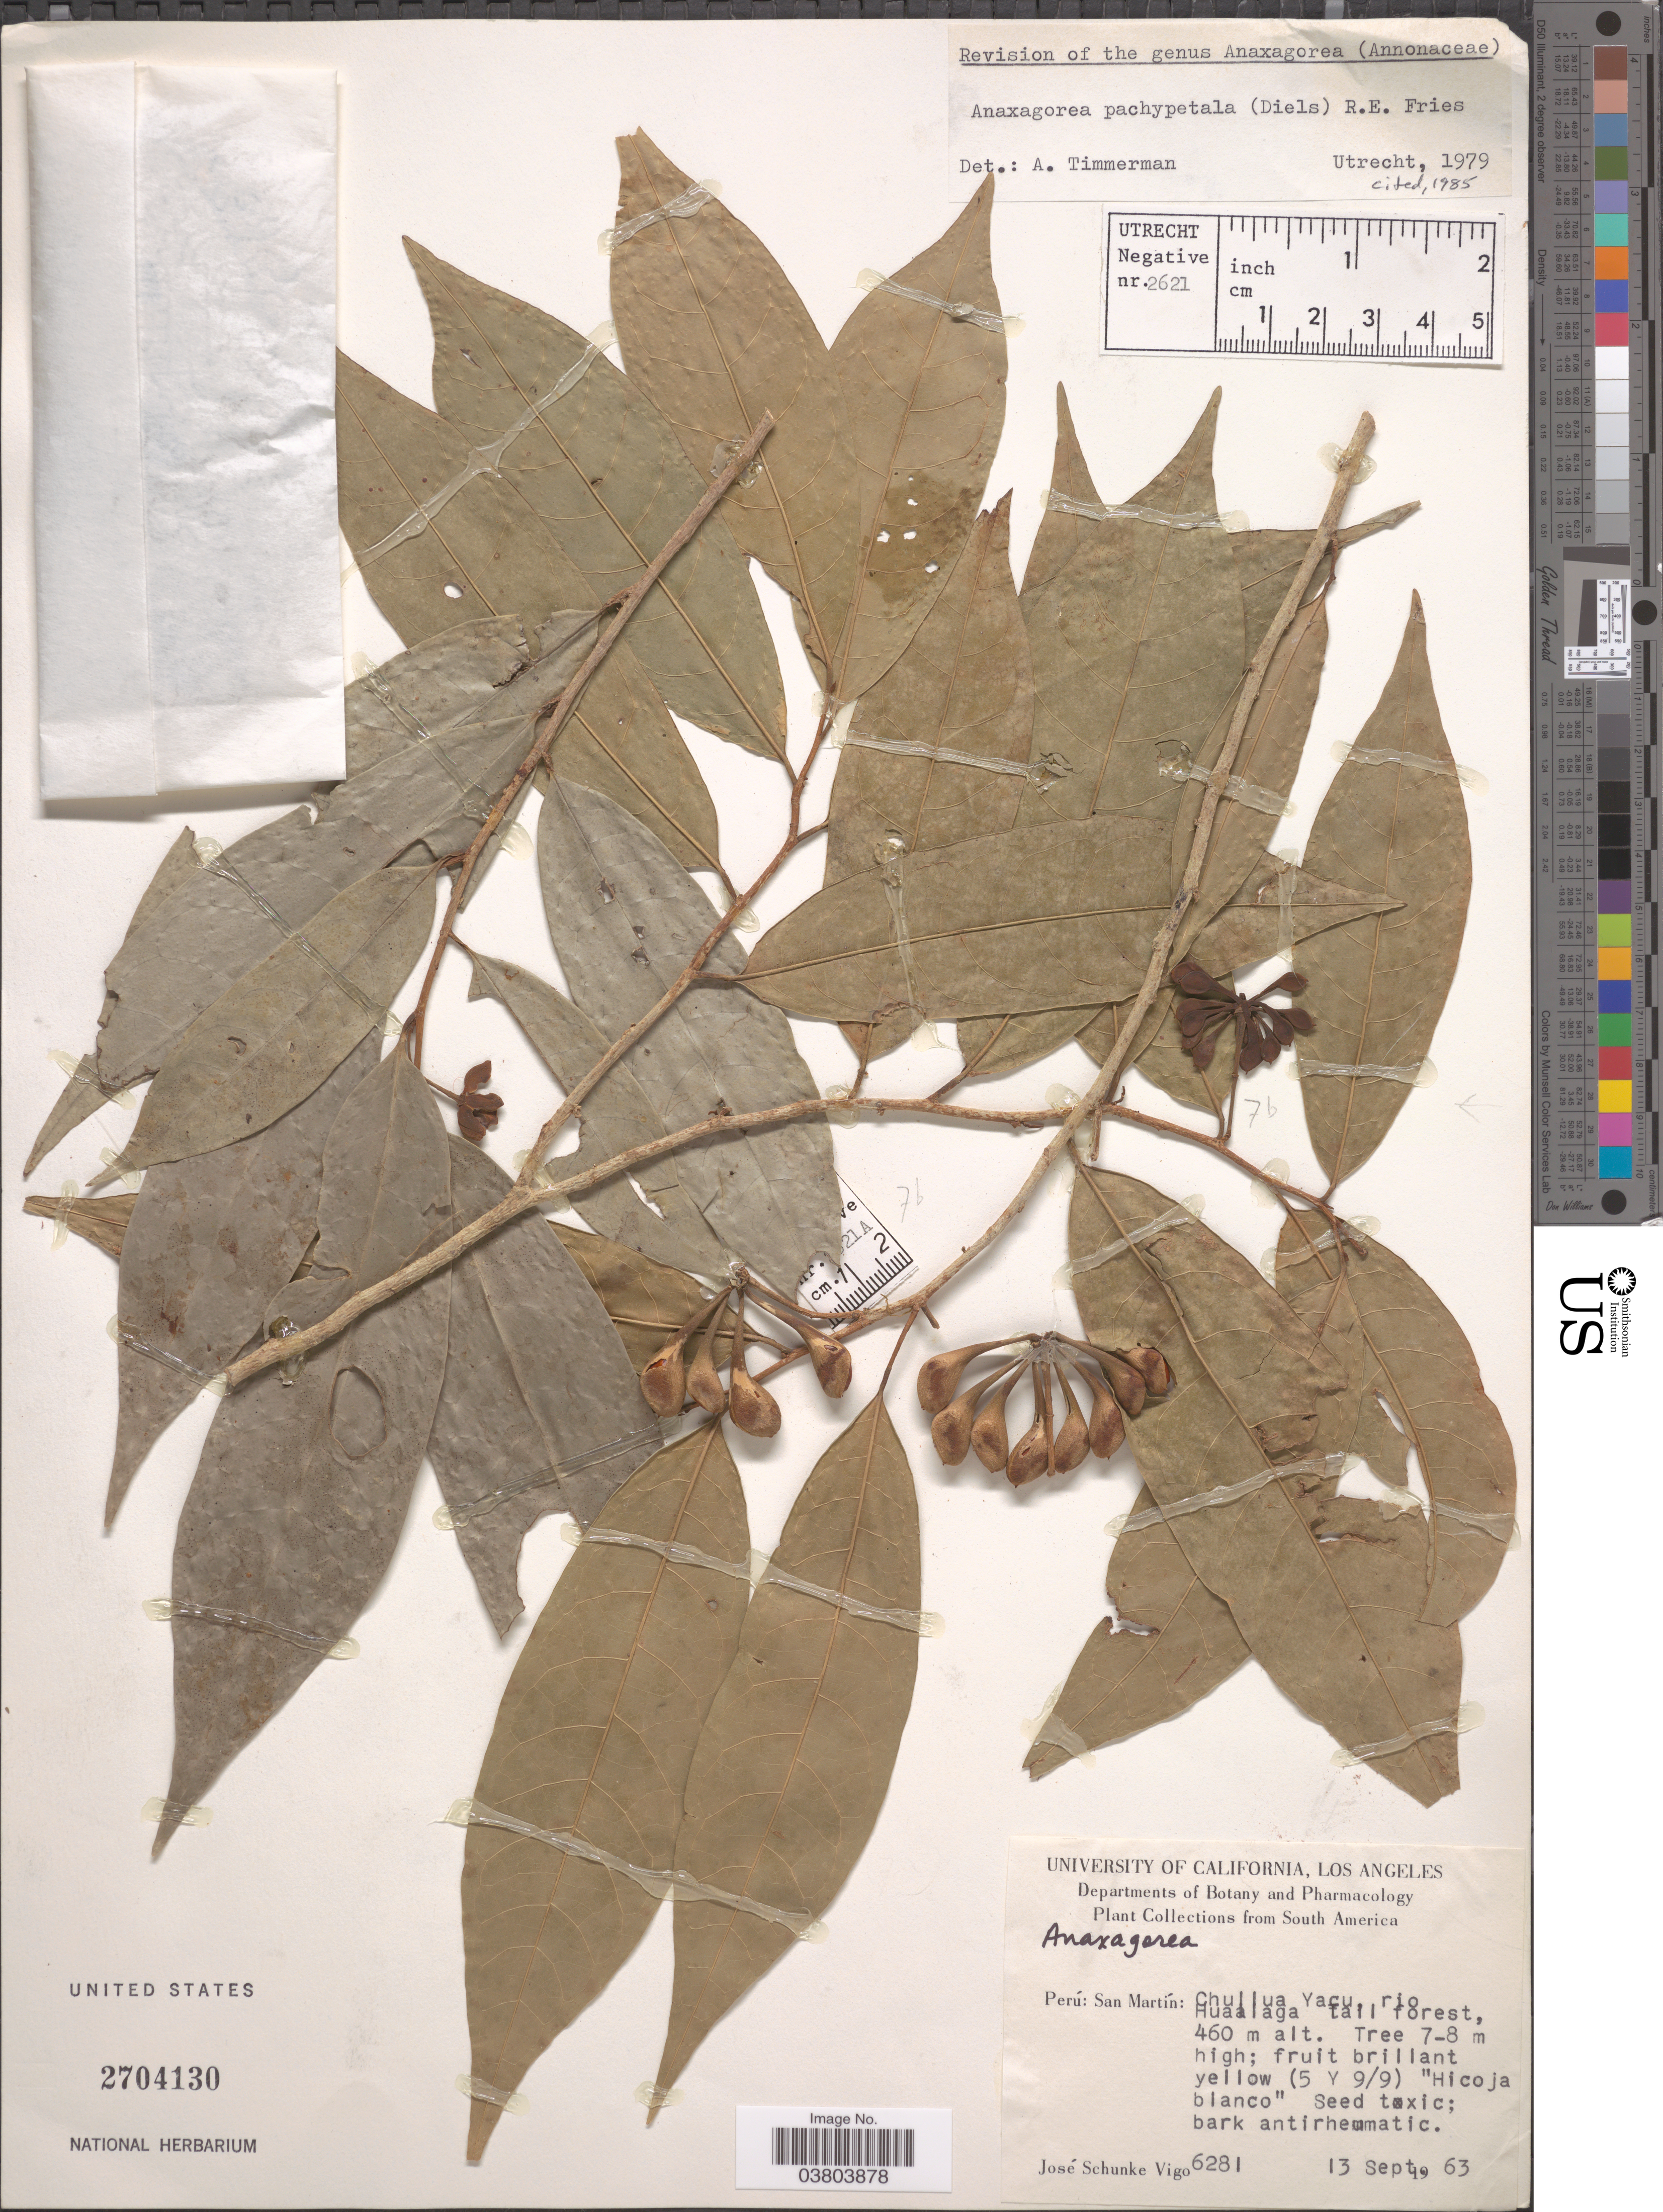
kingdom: Plantae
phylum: Tracheophyta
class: Magnoliopsida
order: Magnoliales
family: Annonaceae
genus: Anaxagorea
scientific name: Anaxagorea pachypetala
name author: (Diels) R.E. Fr.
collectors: J. Schunke Vigo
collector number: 6281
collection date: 1963-09-13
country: Peru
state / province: San Martín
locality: Chullua Yacu, río Huallaga, tall forest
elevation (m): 460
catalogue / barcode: US 2704130